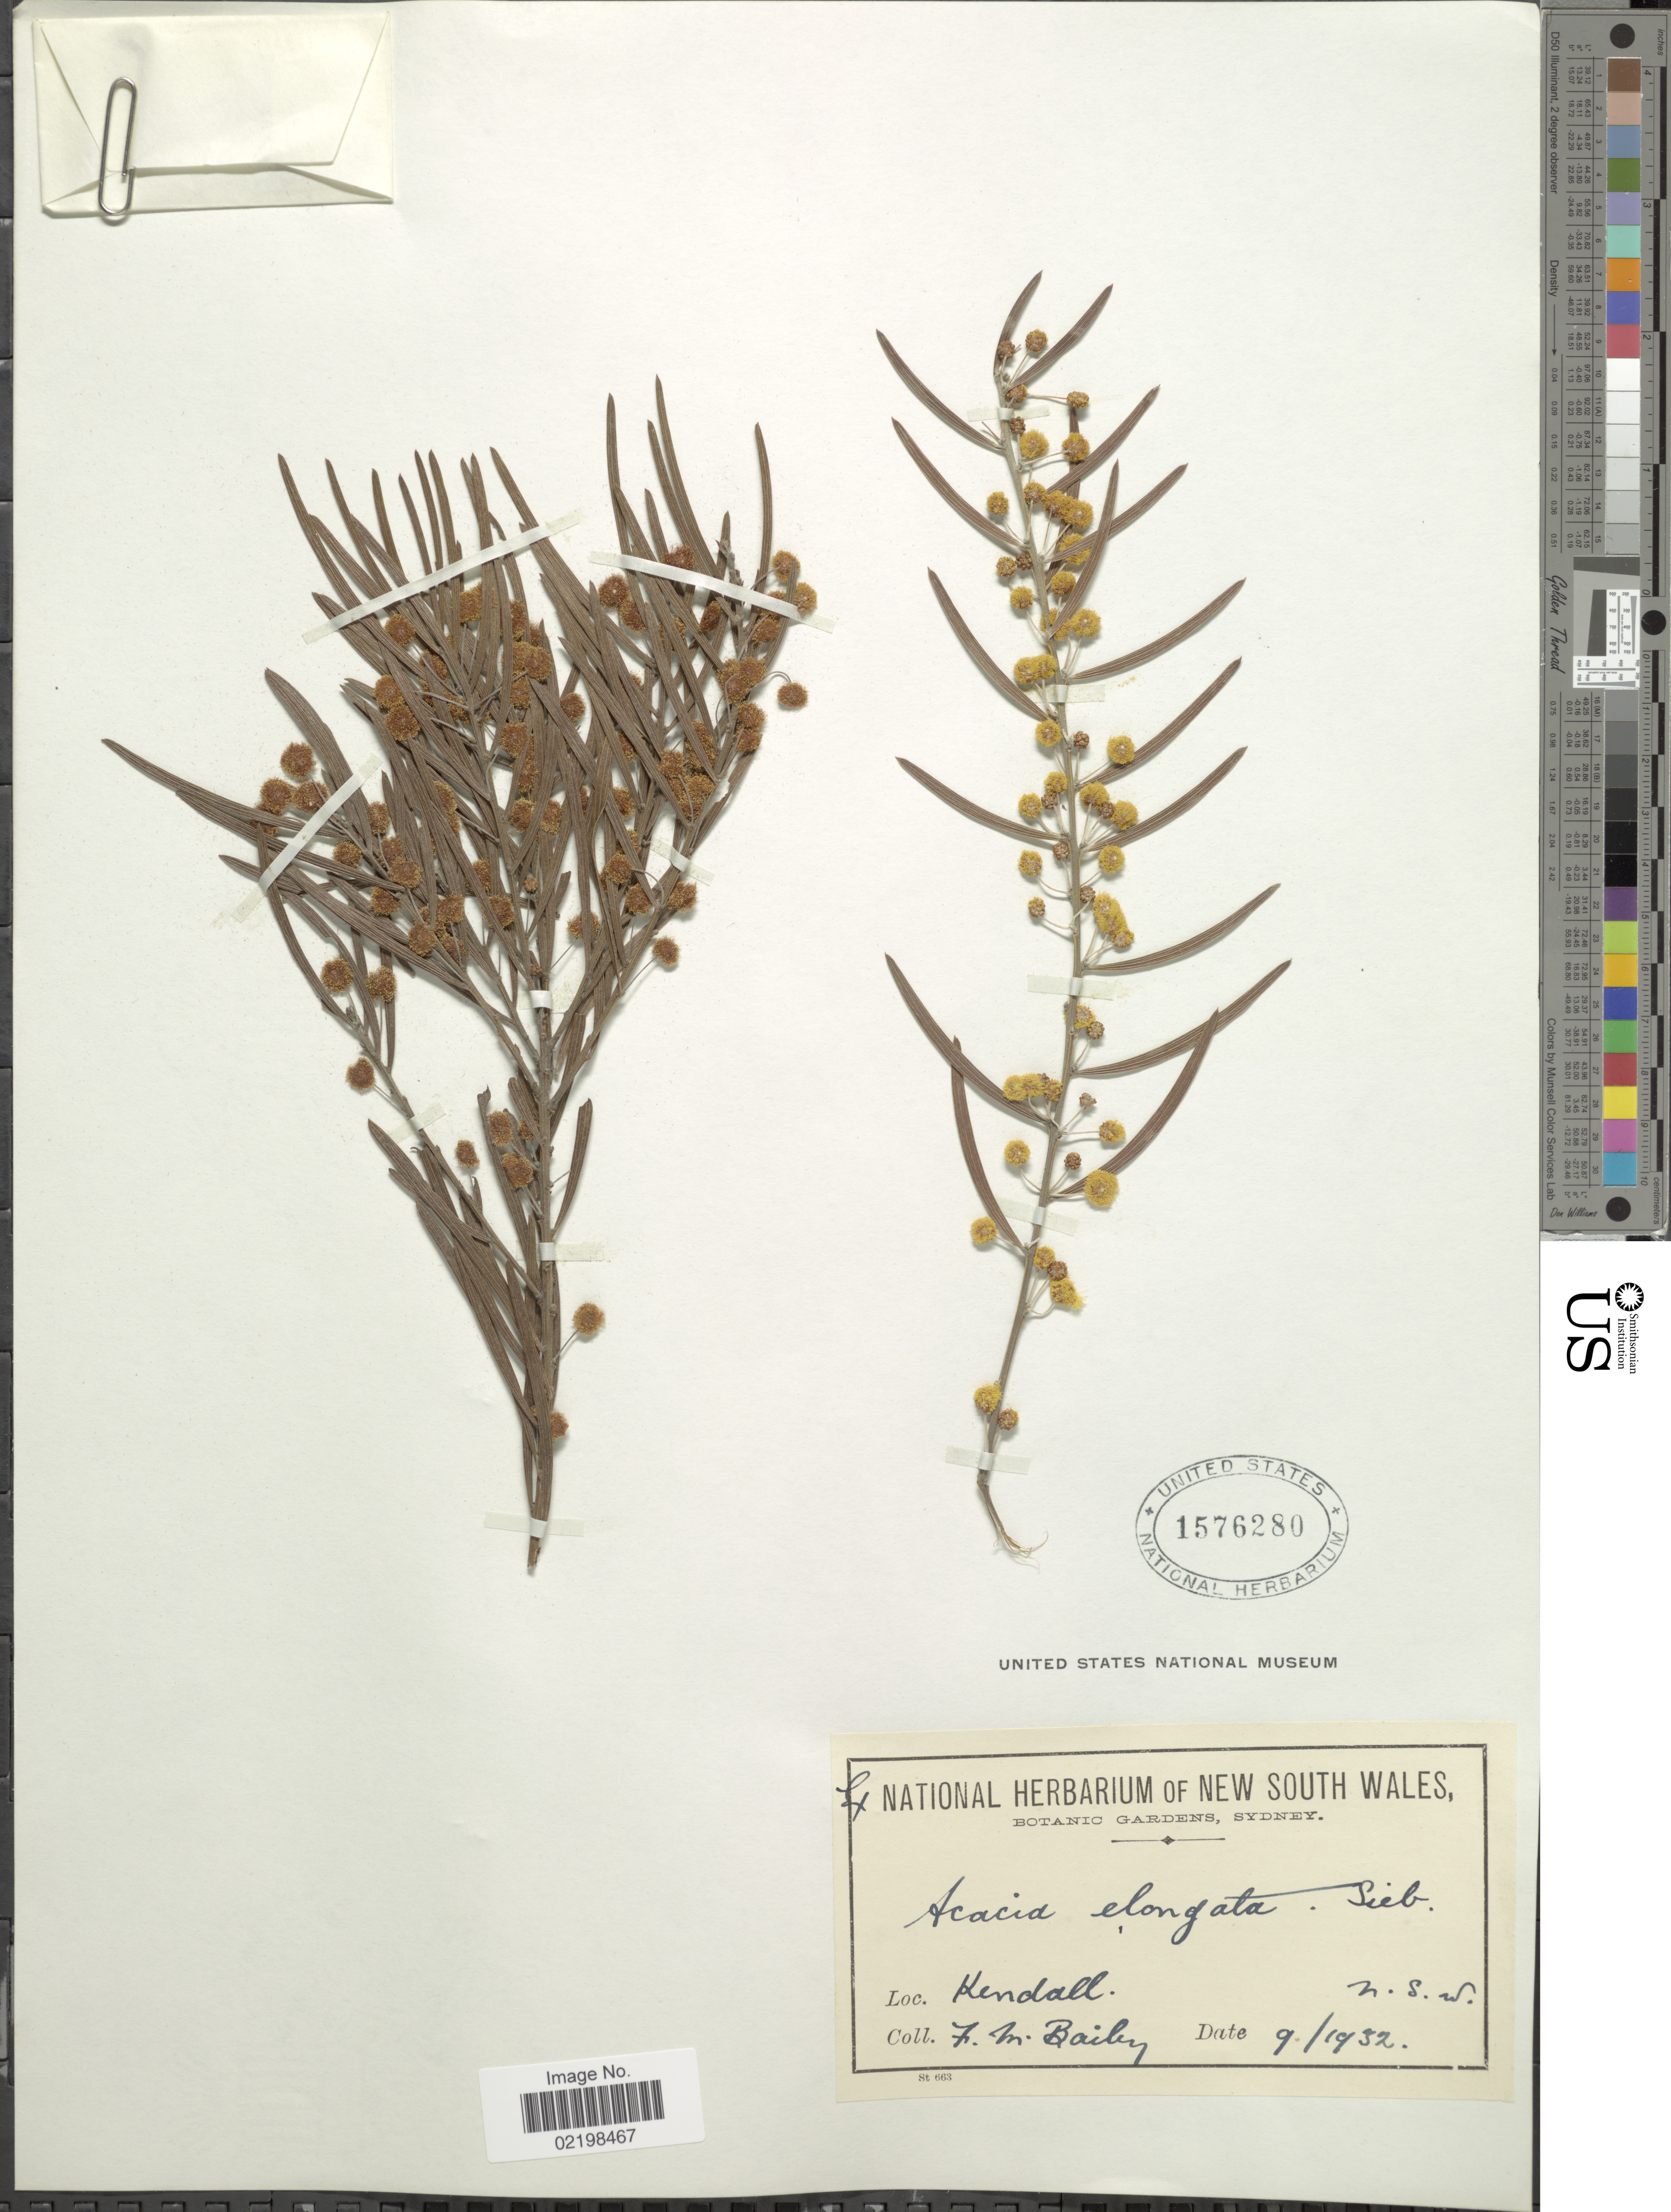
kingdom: Plantae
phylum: Tracheophyta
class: Magnoliopsida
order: Fabales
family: Fabaceae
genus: Acacia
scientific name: Acacia elongata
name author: DC.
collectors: F. M. Bailey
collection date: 1932-09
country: Australia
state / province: New South Wales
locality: Kendall, N.S.W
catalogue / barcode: US 1576280